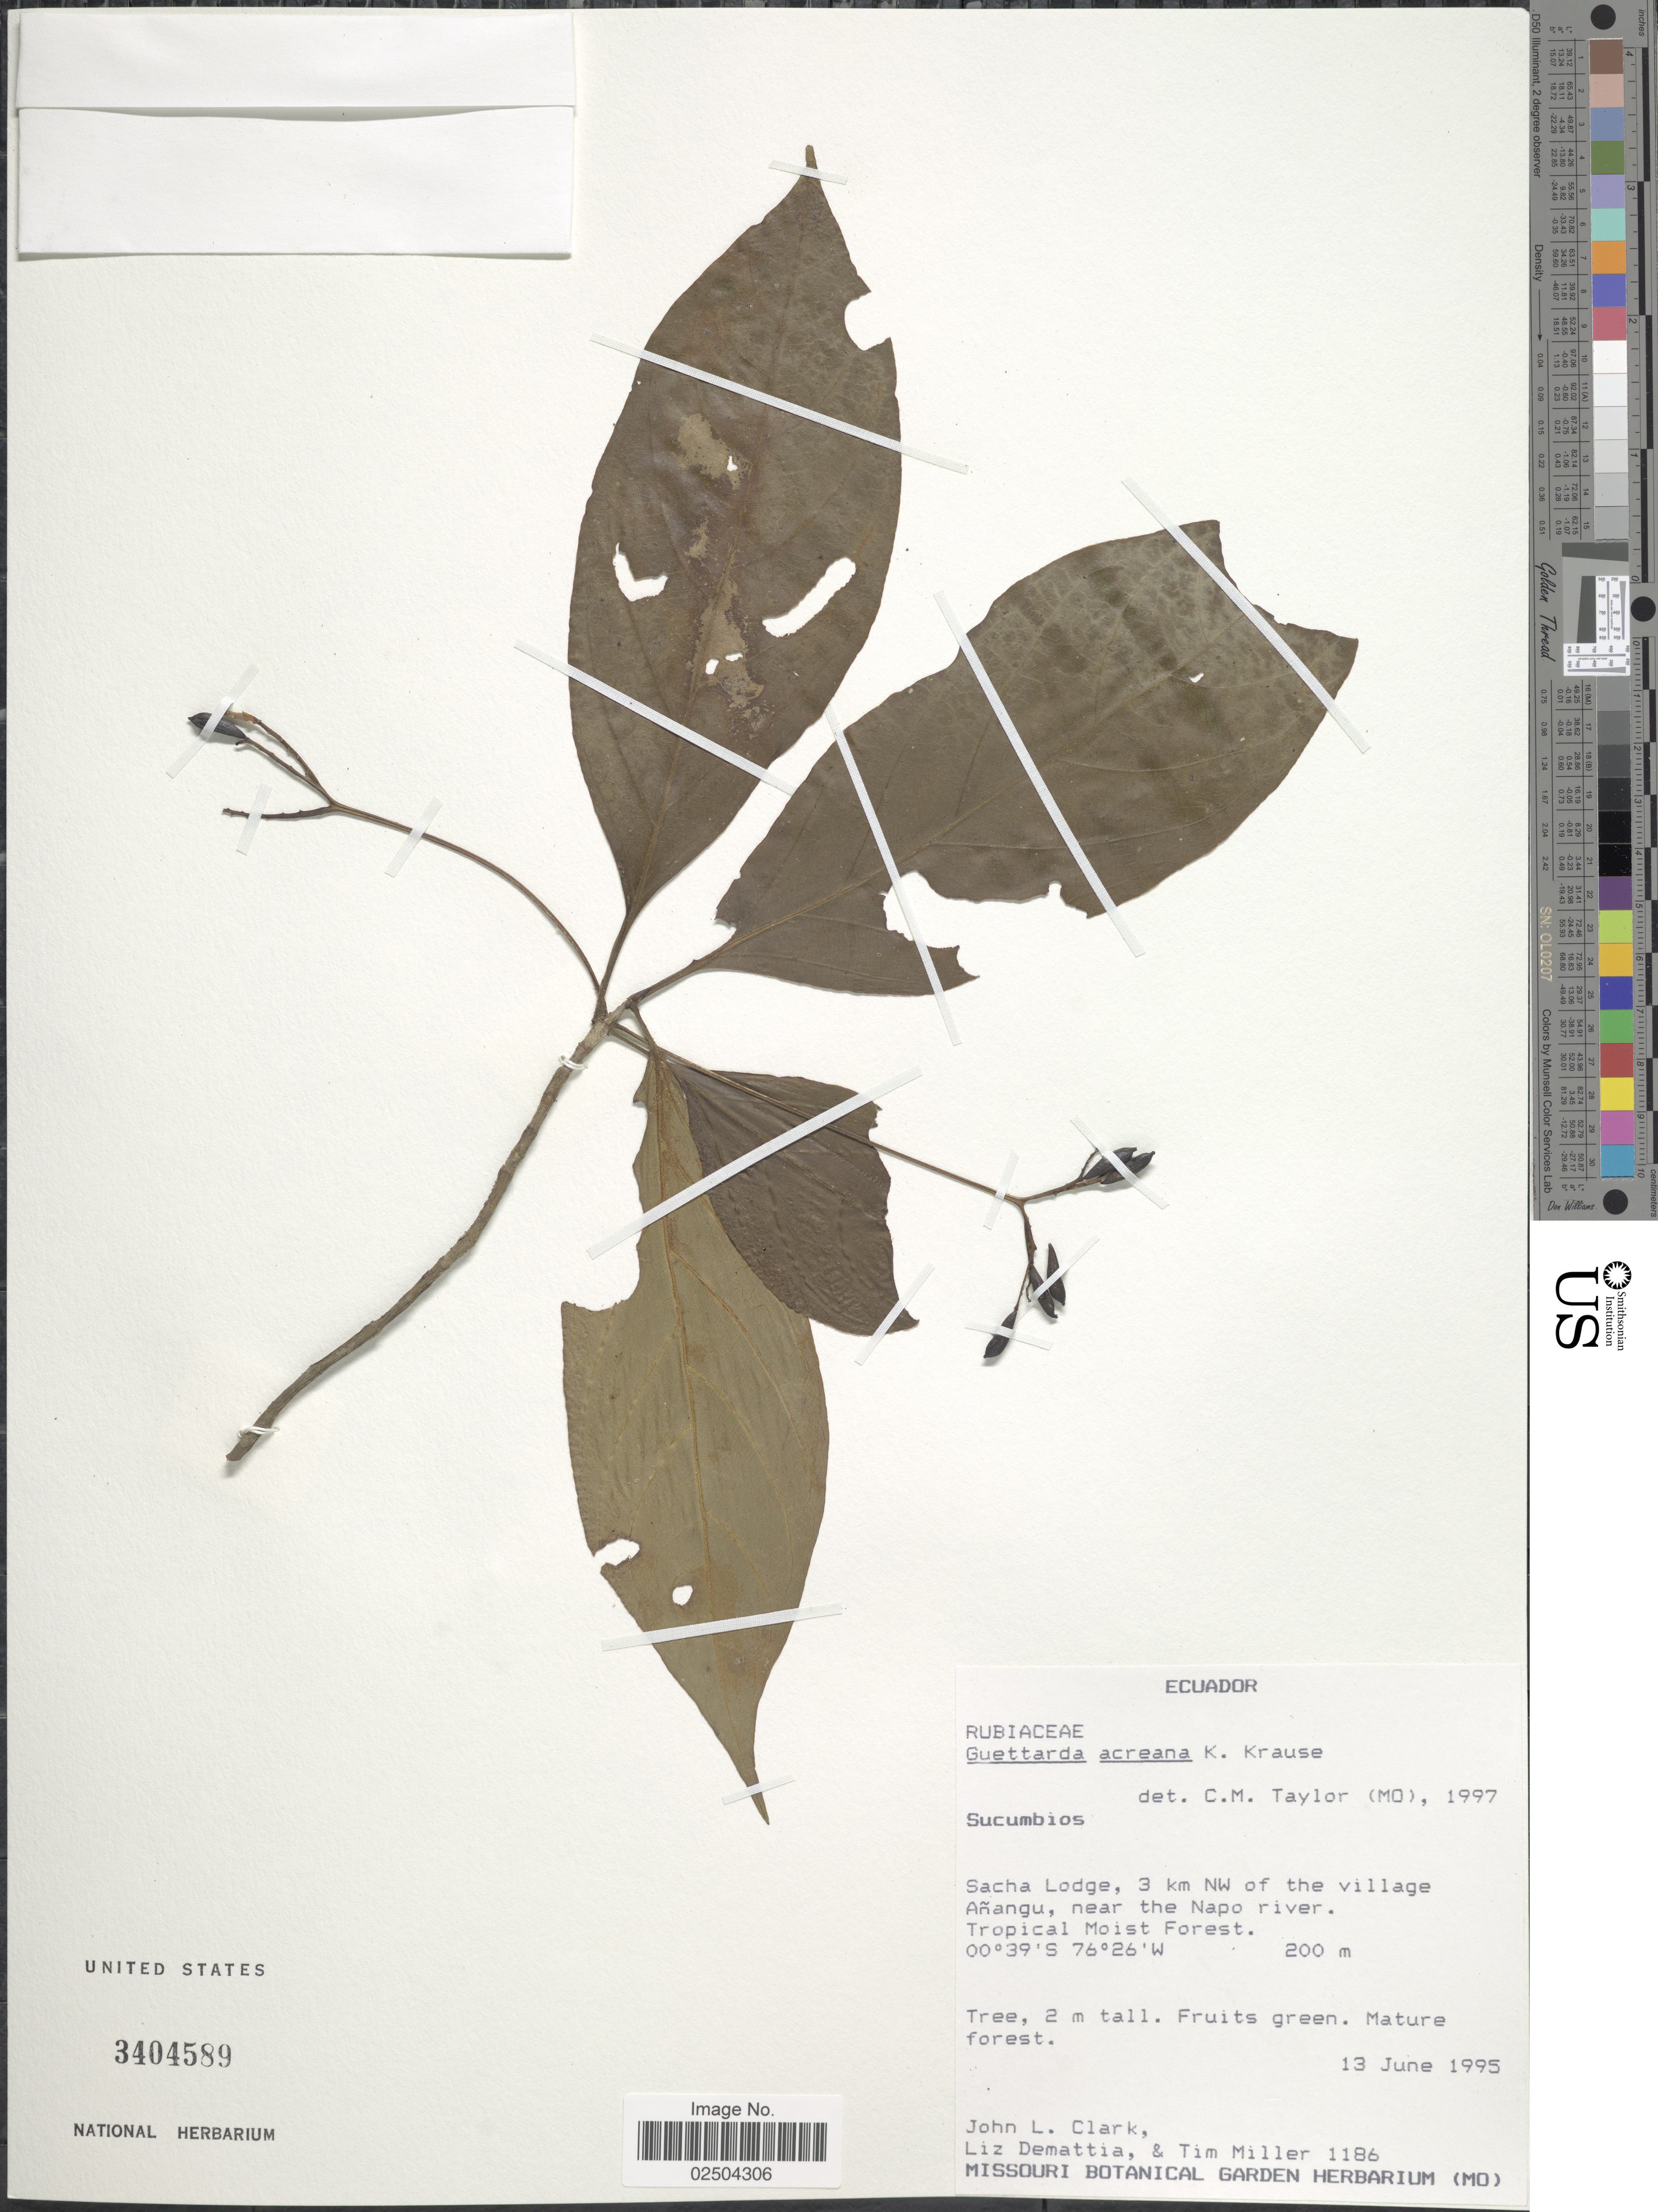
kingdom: Plantae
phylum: Tracheophyta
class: Magnoliopsida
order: Gentianales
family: Rubiaceae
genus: Guettarda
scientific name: Guettarda acreana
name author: K. Krause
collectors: J. L. Clark, L. Demattia & T. Miller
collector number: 1186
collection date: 1995-06-13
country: Ecuador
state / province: Sucumbíos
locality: Sucumbios, Sacha Lodge, 3 km NW of the village Anangu, near the Napo River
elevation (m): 200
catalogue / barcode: US 3404589